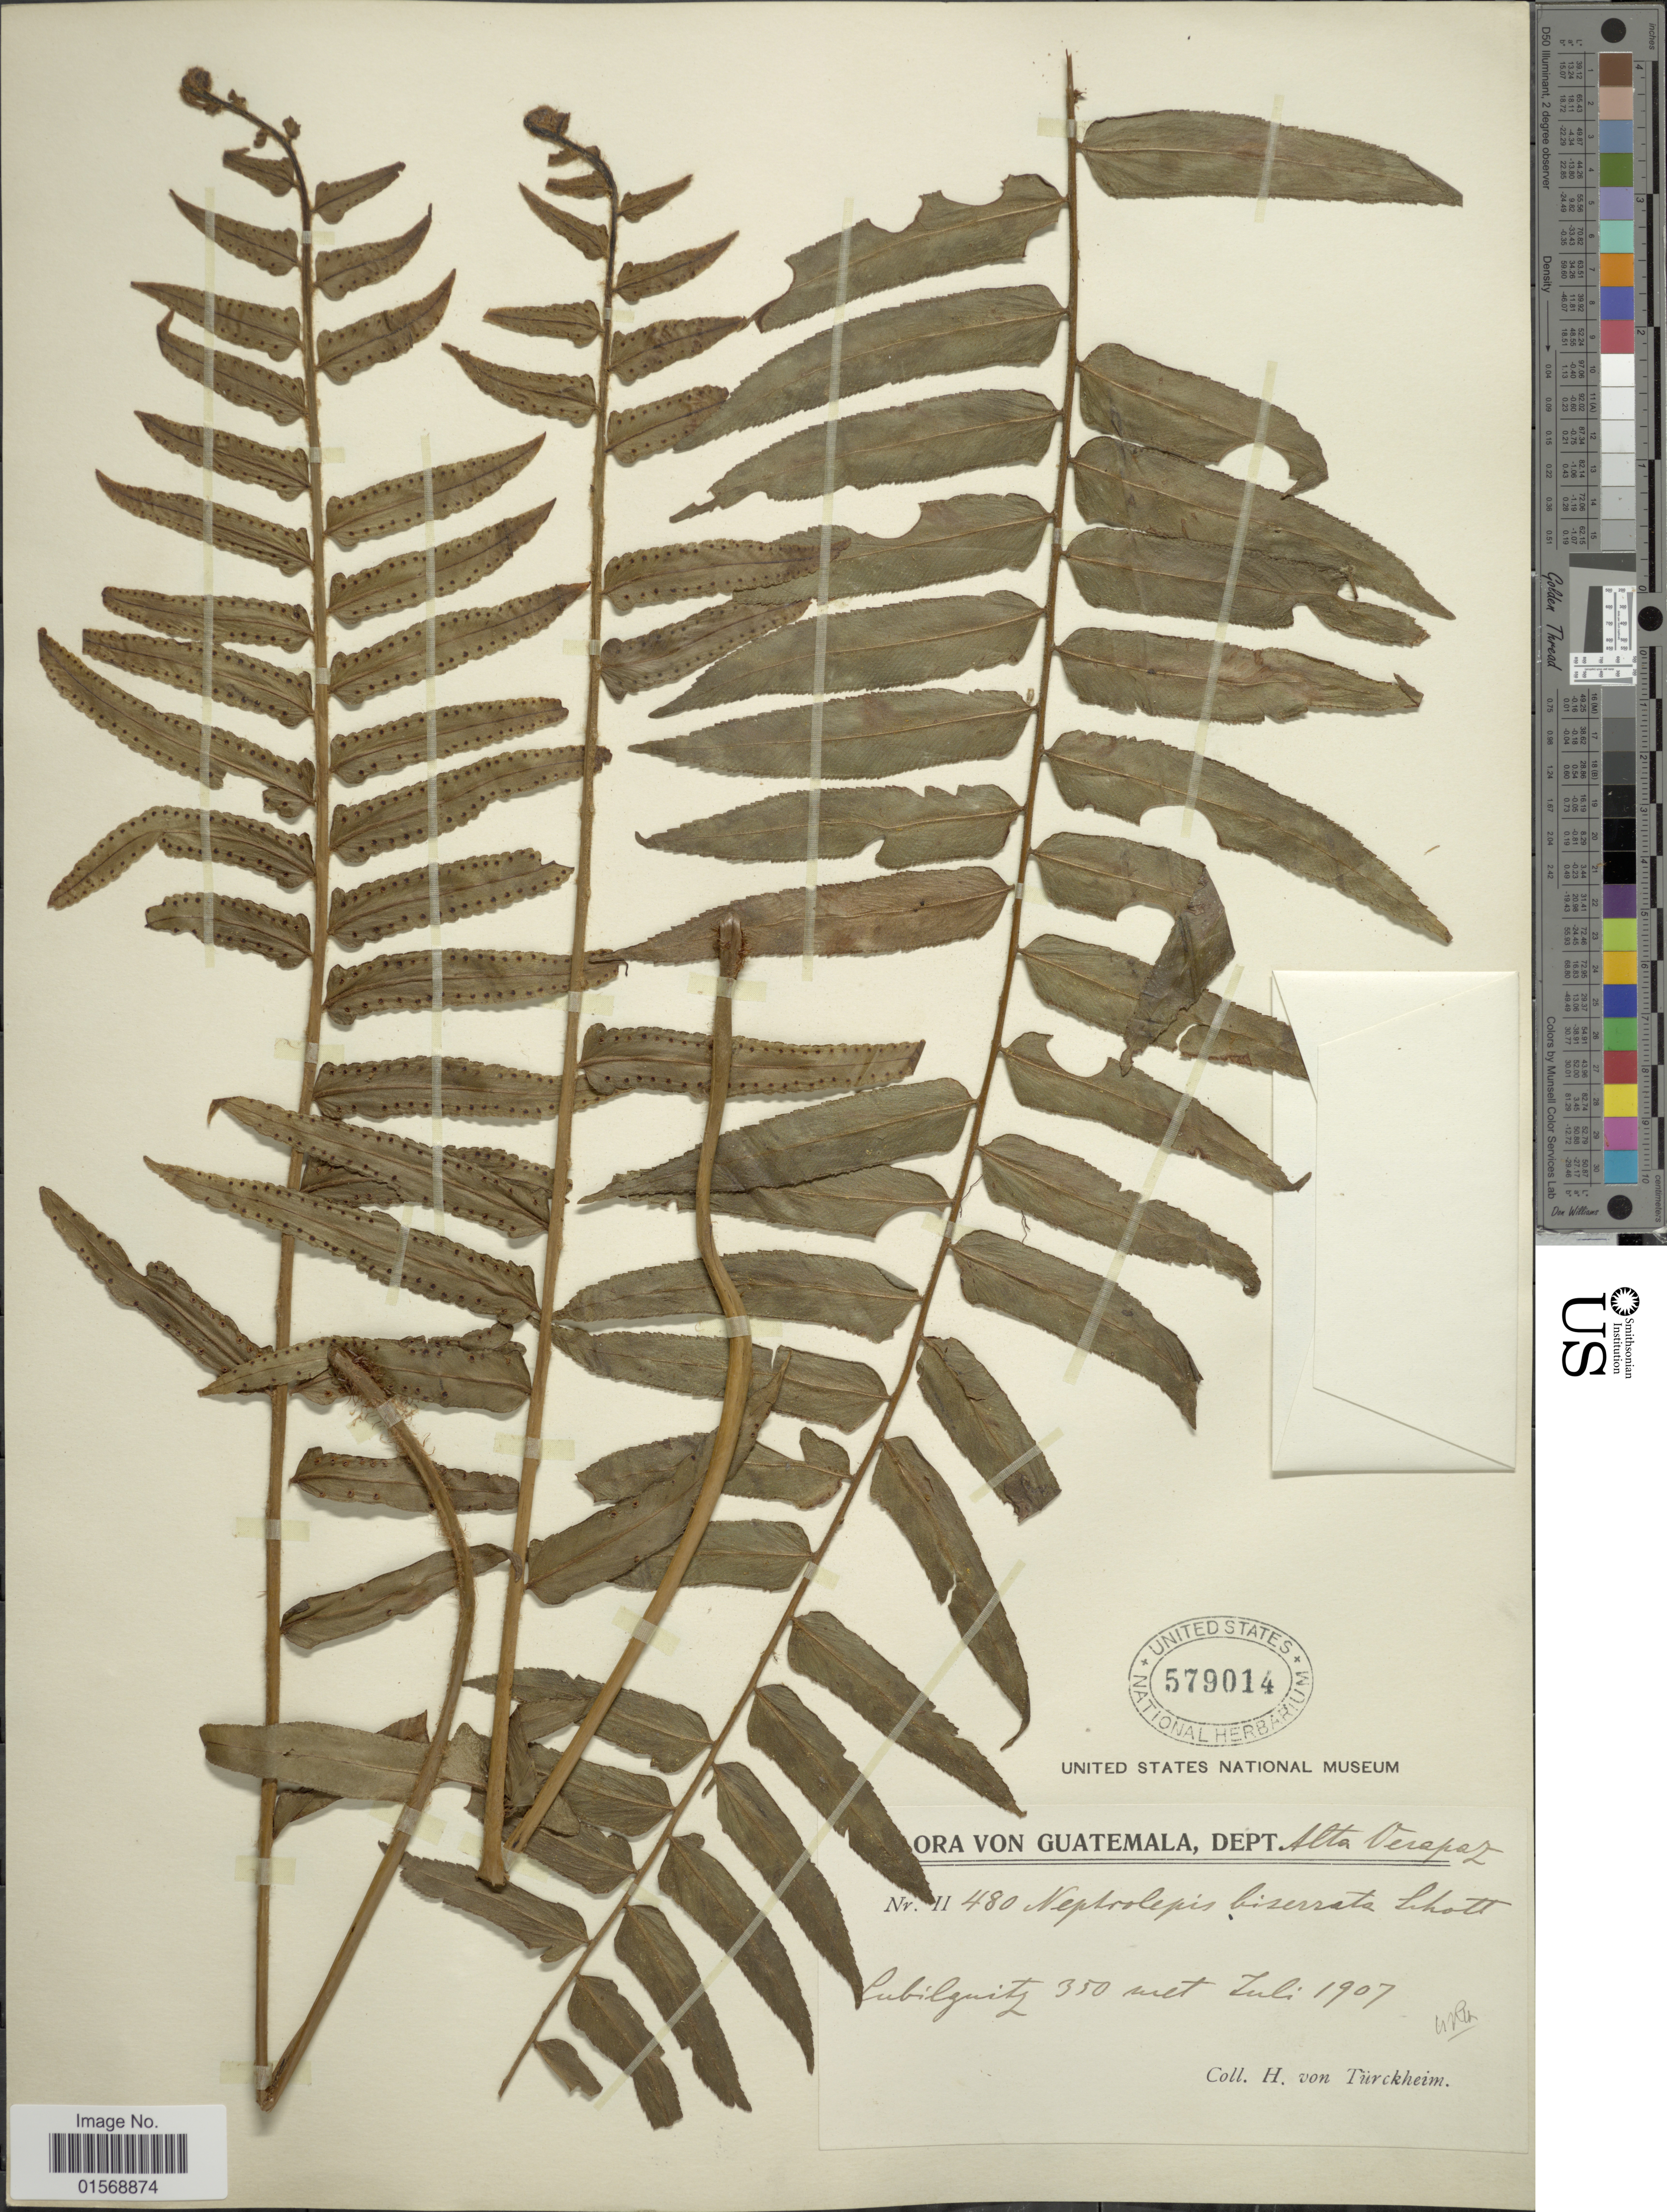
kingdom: Plantae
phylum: Tracheophyta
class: Polypodiopsida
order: Polypodiales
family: Nephrolepidaceae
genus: Nephrolepis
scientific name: Nephrolepis biserrata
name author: (Sw.) Schott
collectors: H. von Türckheim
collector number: II480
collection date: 1907-07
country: Guatemala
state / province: Alta Verapaz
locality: Cubilgüitz. Dept. Alta Verapaz.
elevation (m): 350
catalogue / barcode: US 579014